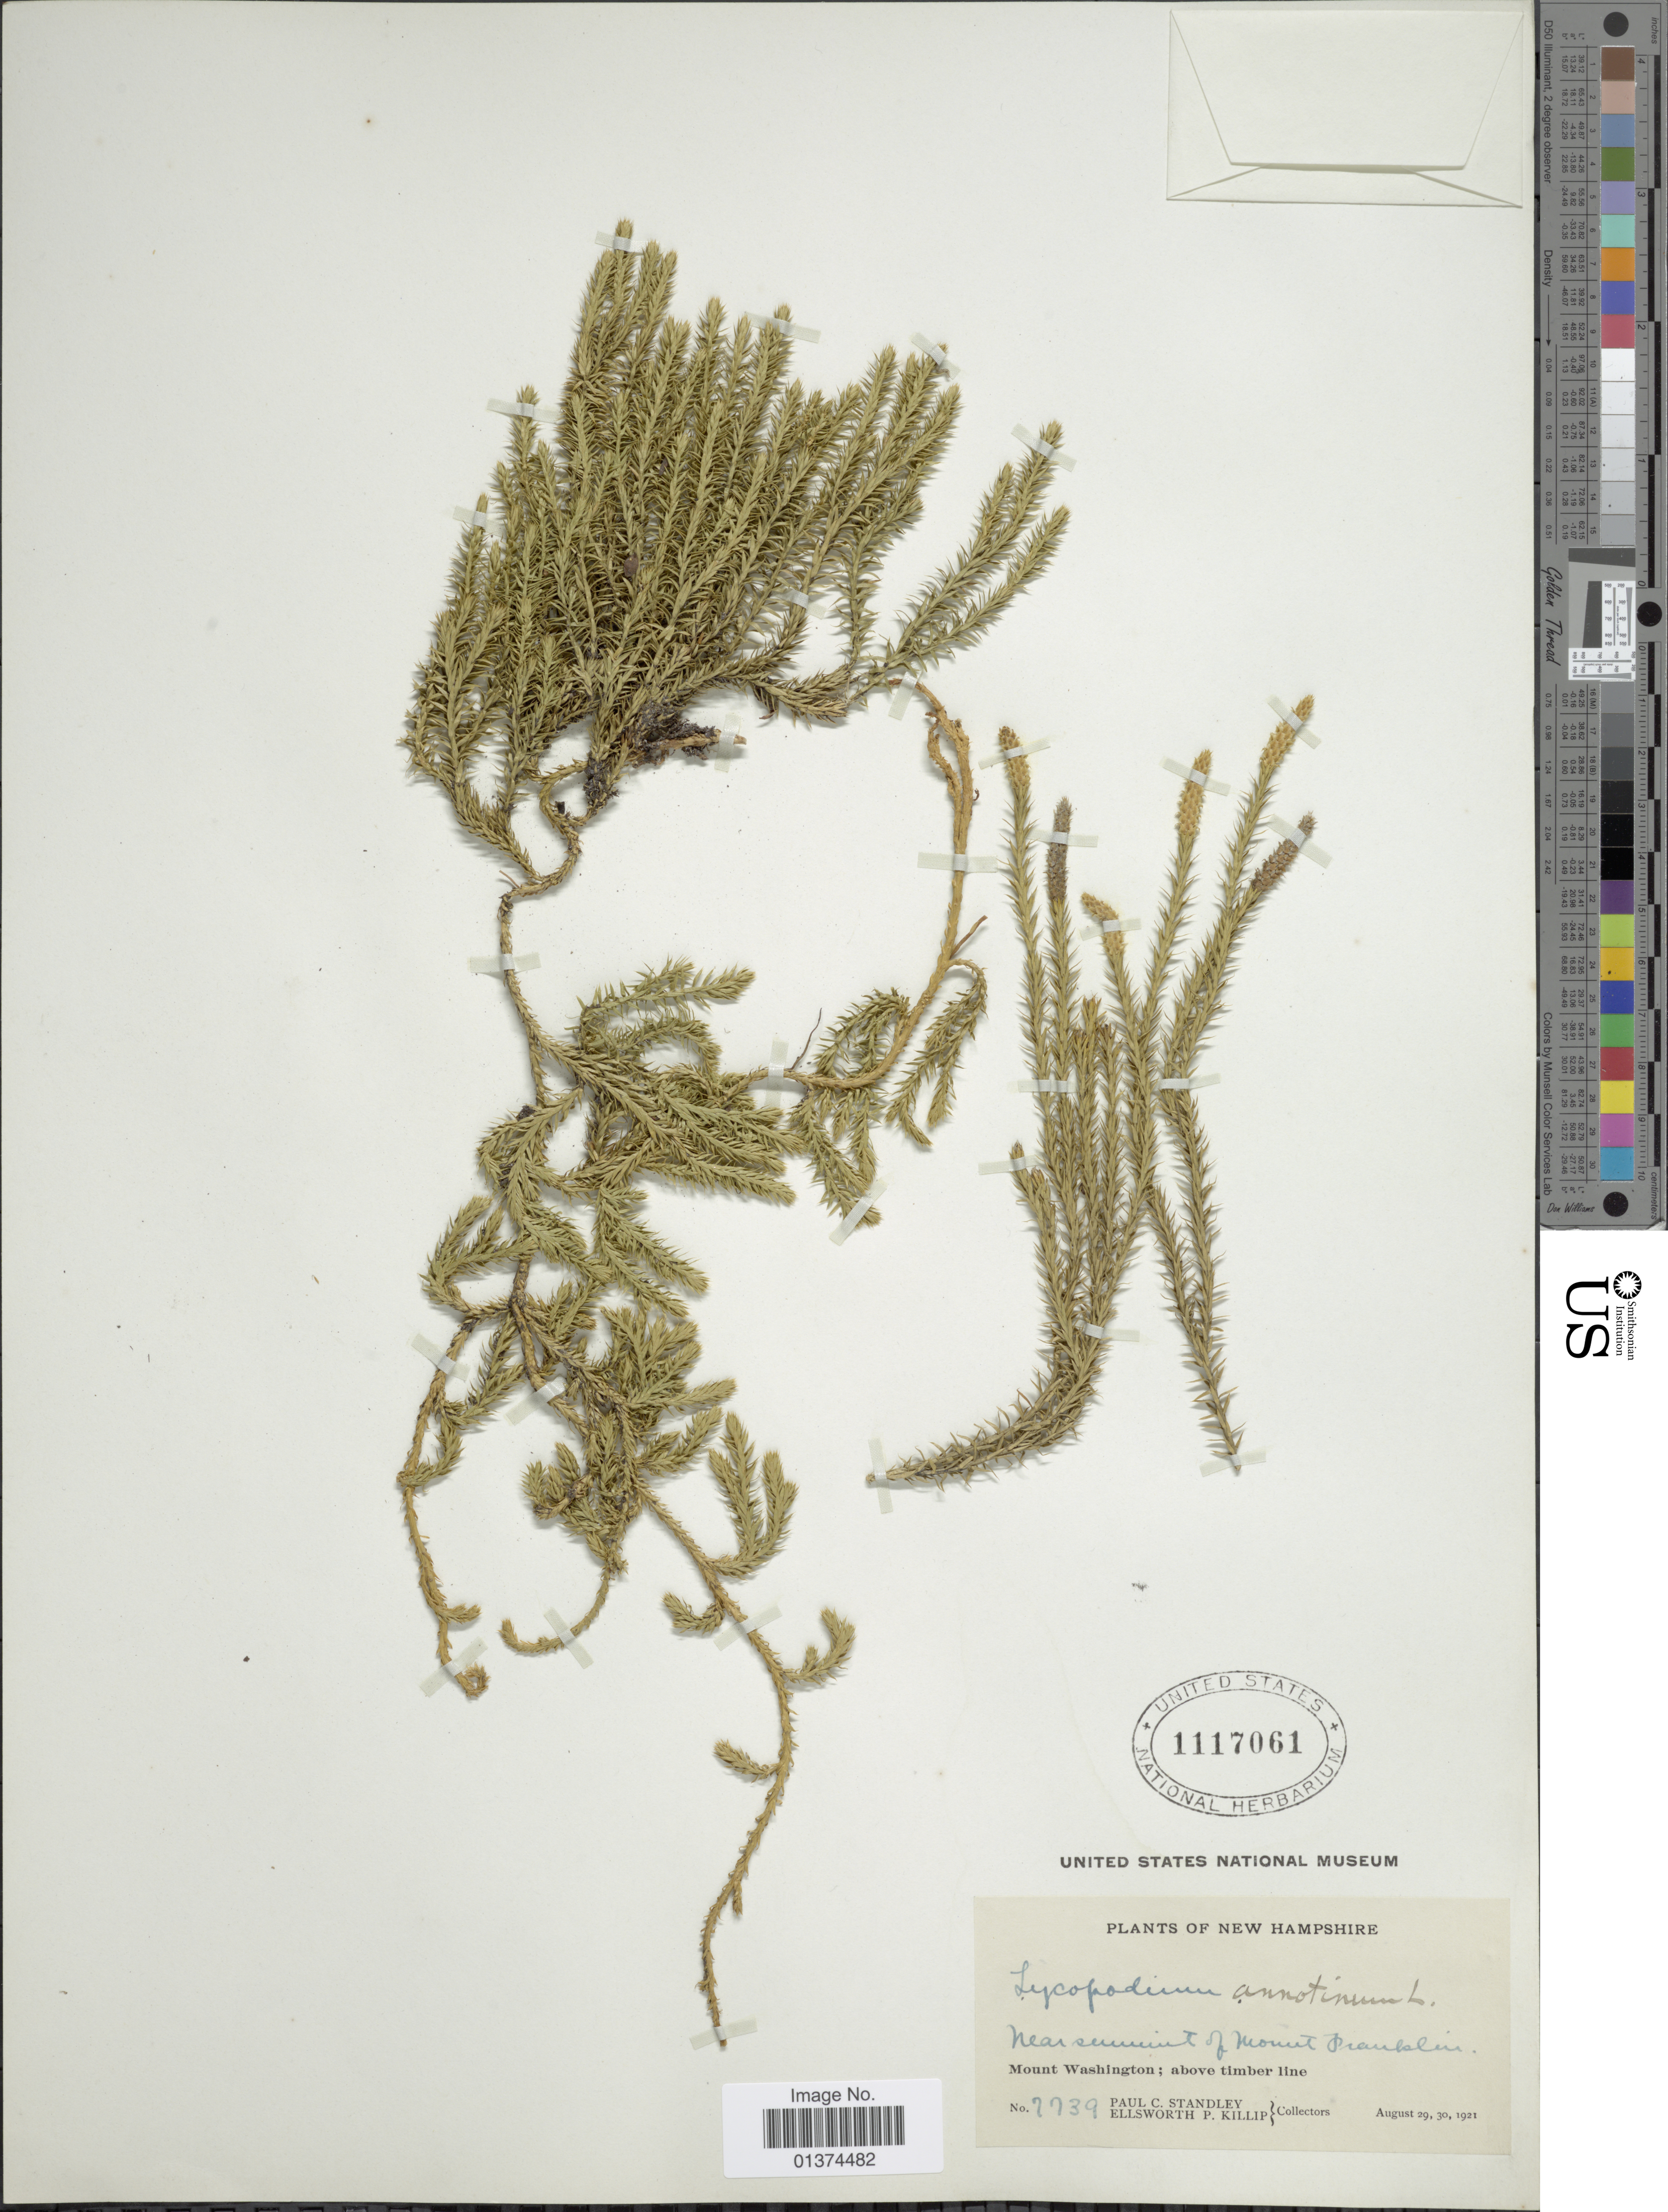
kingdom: Plantae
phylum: Tracheophyta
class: Lycopodiopsida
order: Lycopodiales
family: Lycopodiaceae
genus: Spinulum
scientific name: Spinulum annotinum subsp. annotinum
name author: (L.) A. Haines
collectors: P. C. Standley & E. P. Killip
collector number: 7739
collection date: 1921-08-29/1921-08-30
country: United States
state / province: New Hampshire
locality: Near summit of Mount Franklin, Mount Washington; above timber line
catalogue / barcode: US 1117061